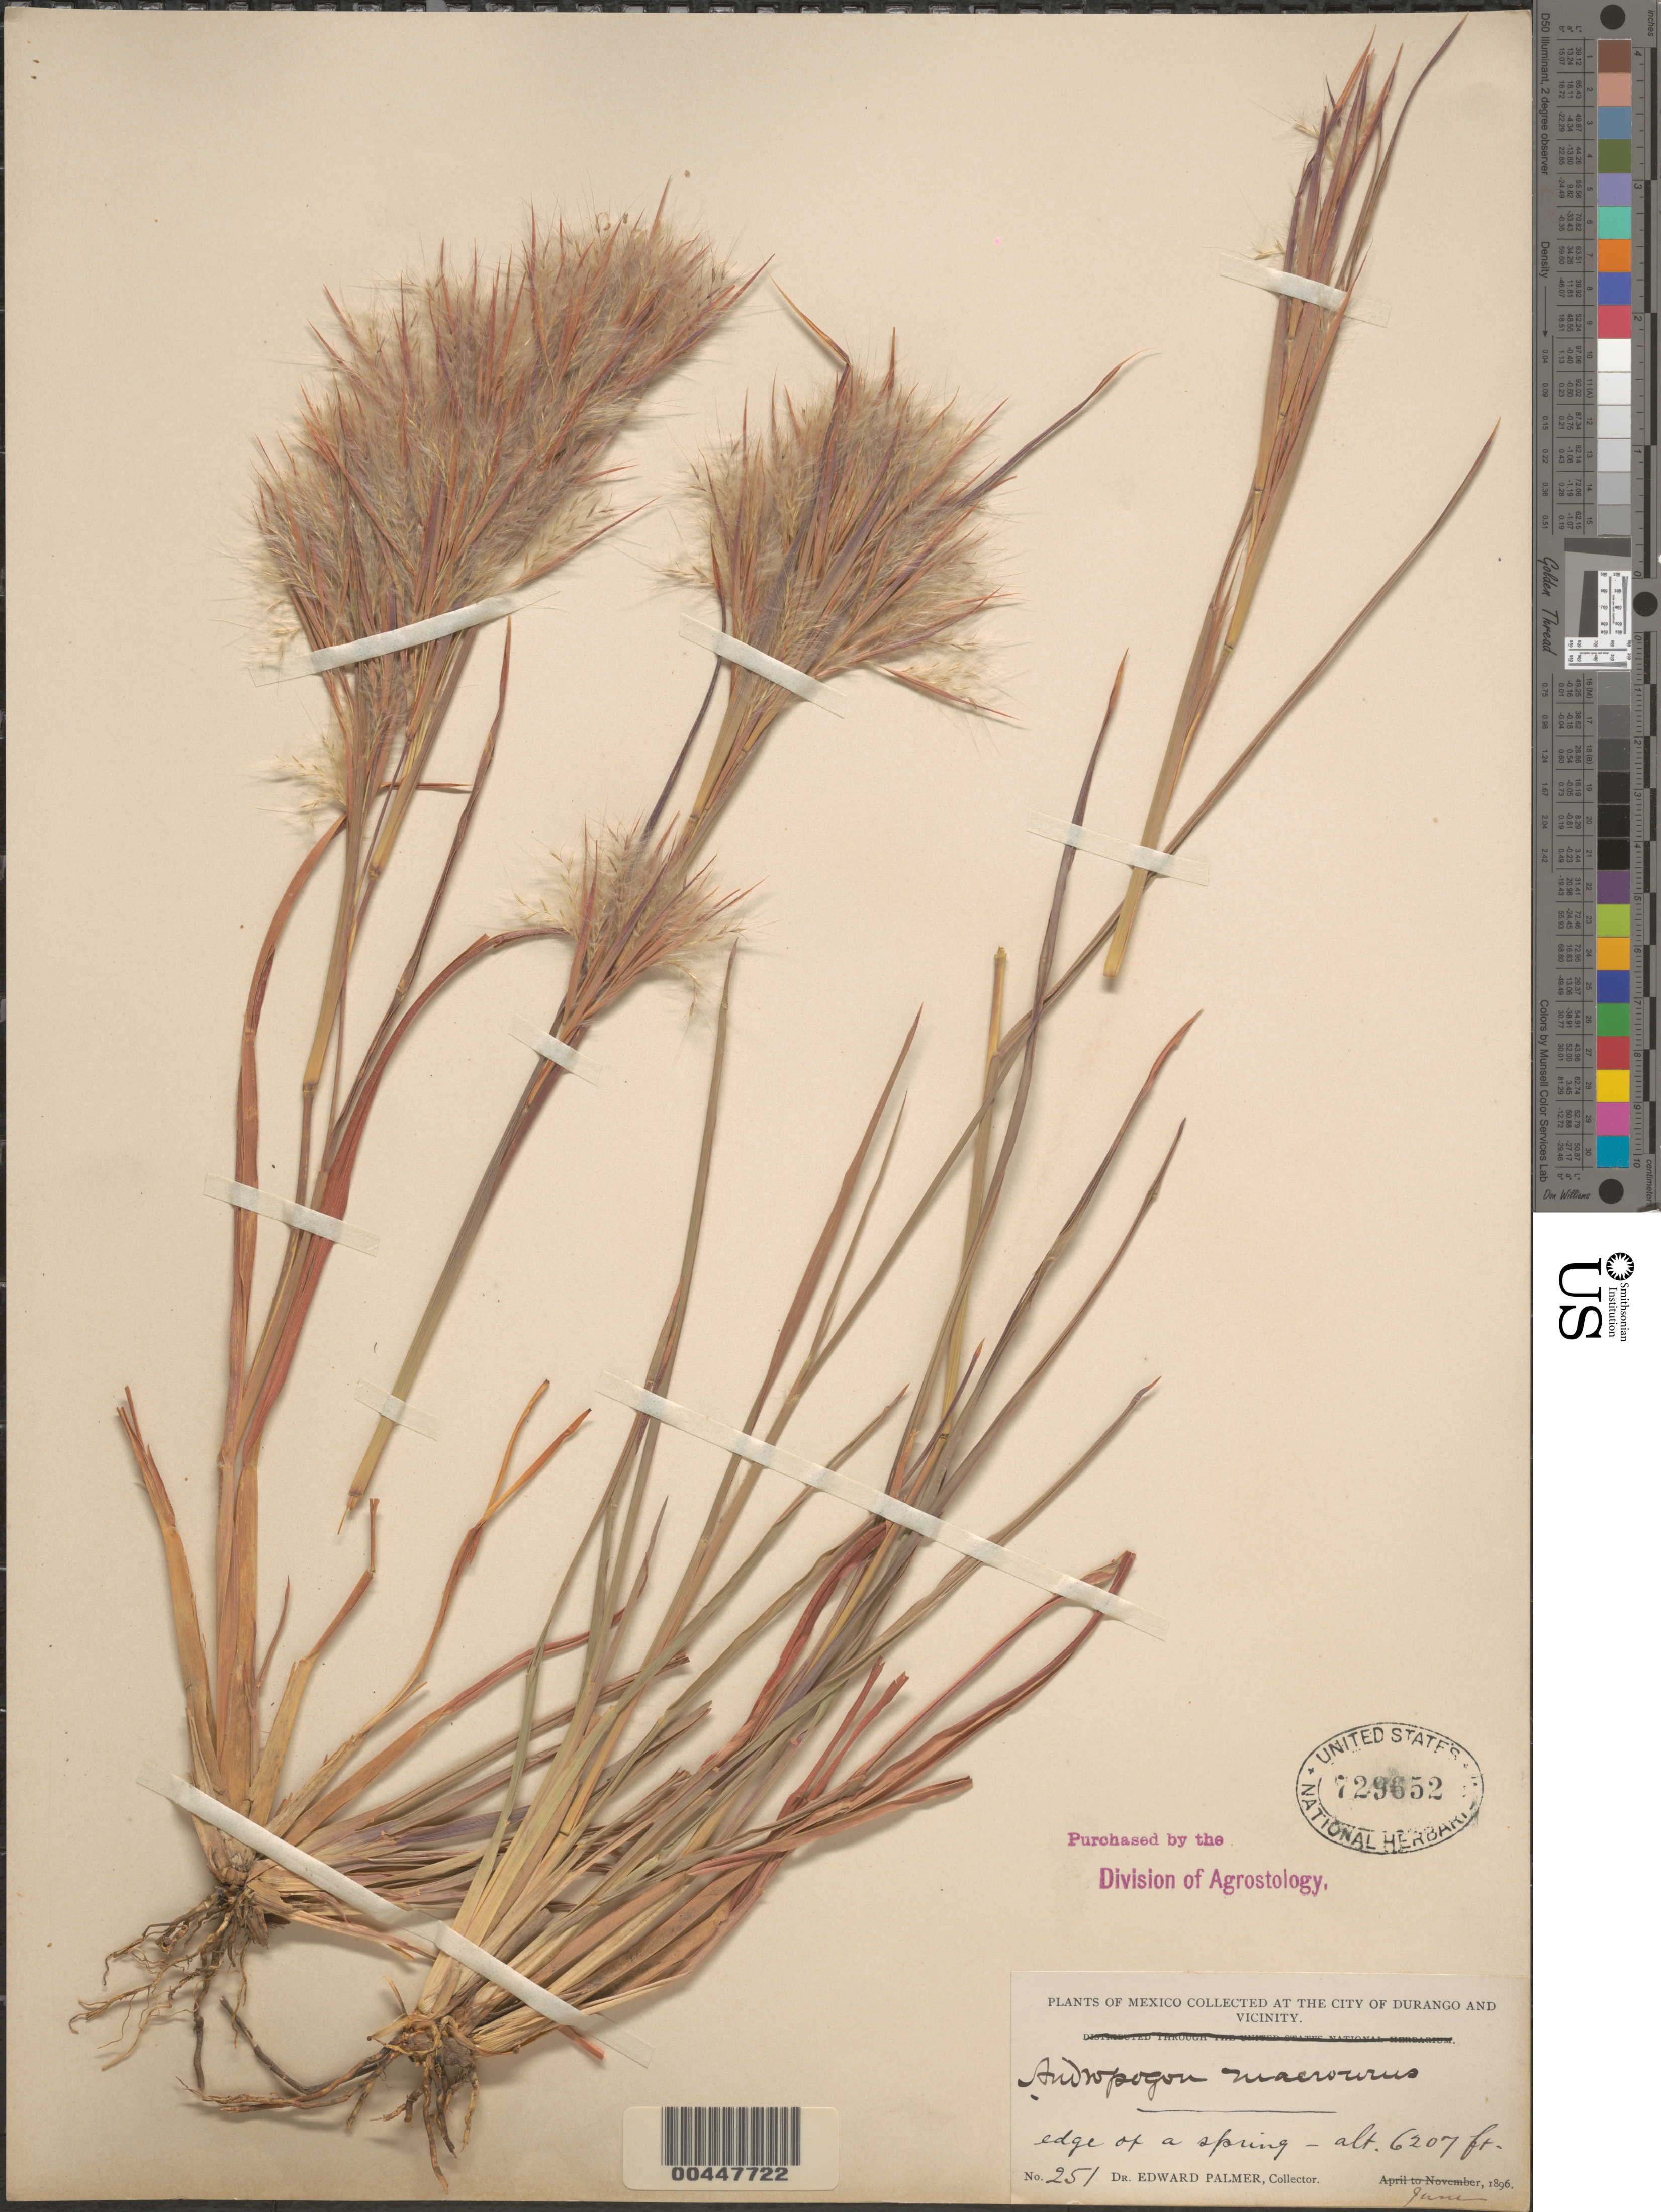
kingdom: Plantae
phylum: Tracheophyta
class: Liliopsida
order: Poales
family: Poaceae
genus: Andropogon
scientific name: Andropogon glomeratus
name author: (Walter) Britton, Stearns & Poggenb.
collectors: E. Palmer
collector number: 251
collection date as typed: Jun 1896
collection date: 1896-06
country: Mexico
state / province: Durango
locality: City of Durango and vicinity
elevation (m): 1892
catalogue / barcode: US 729652